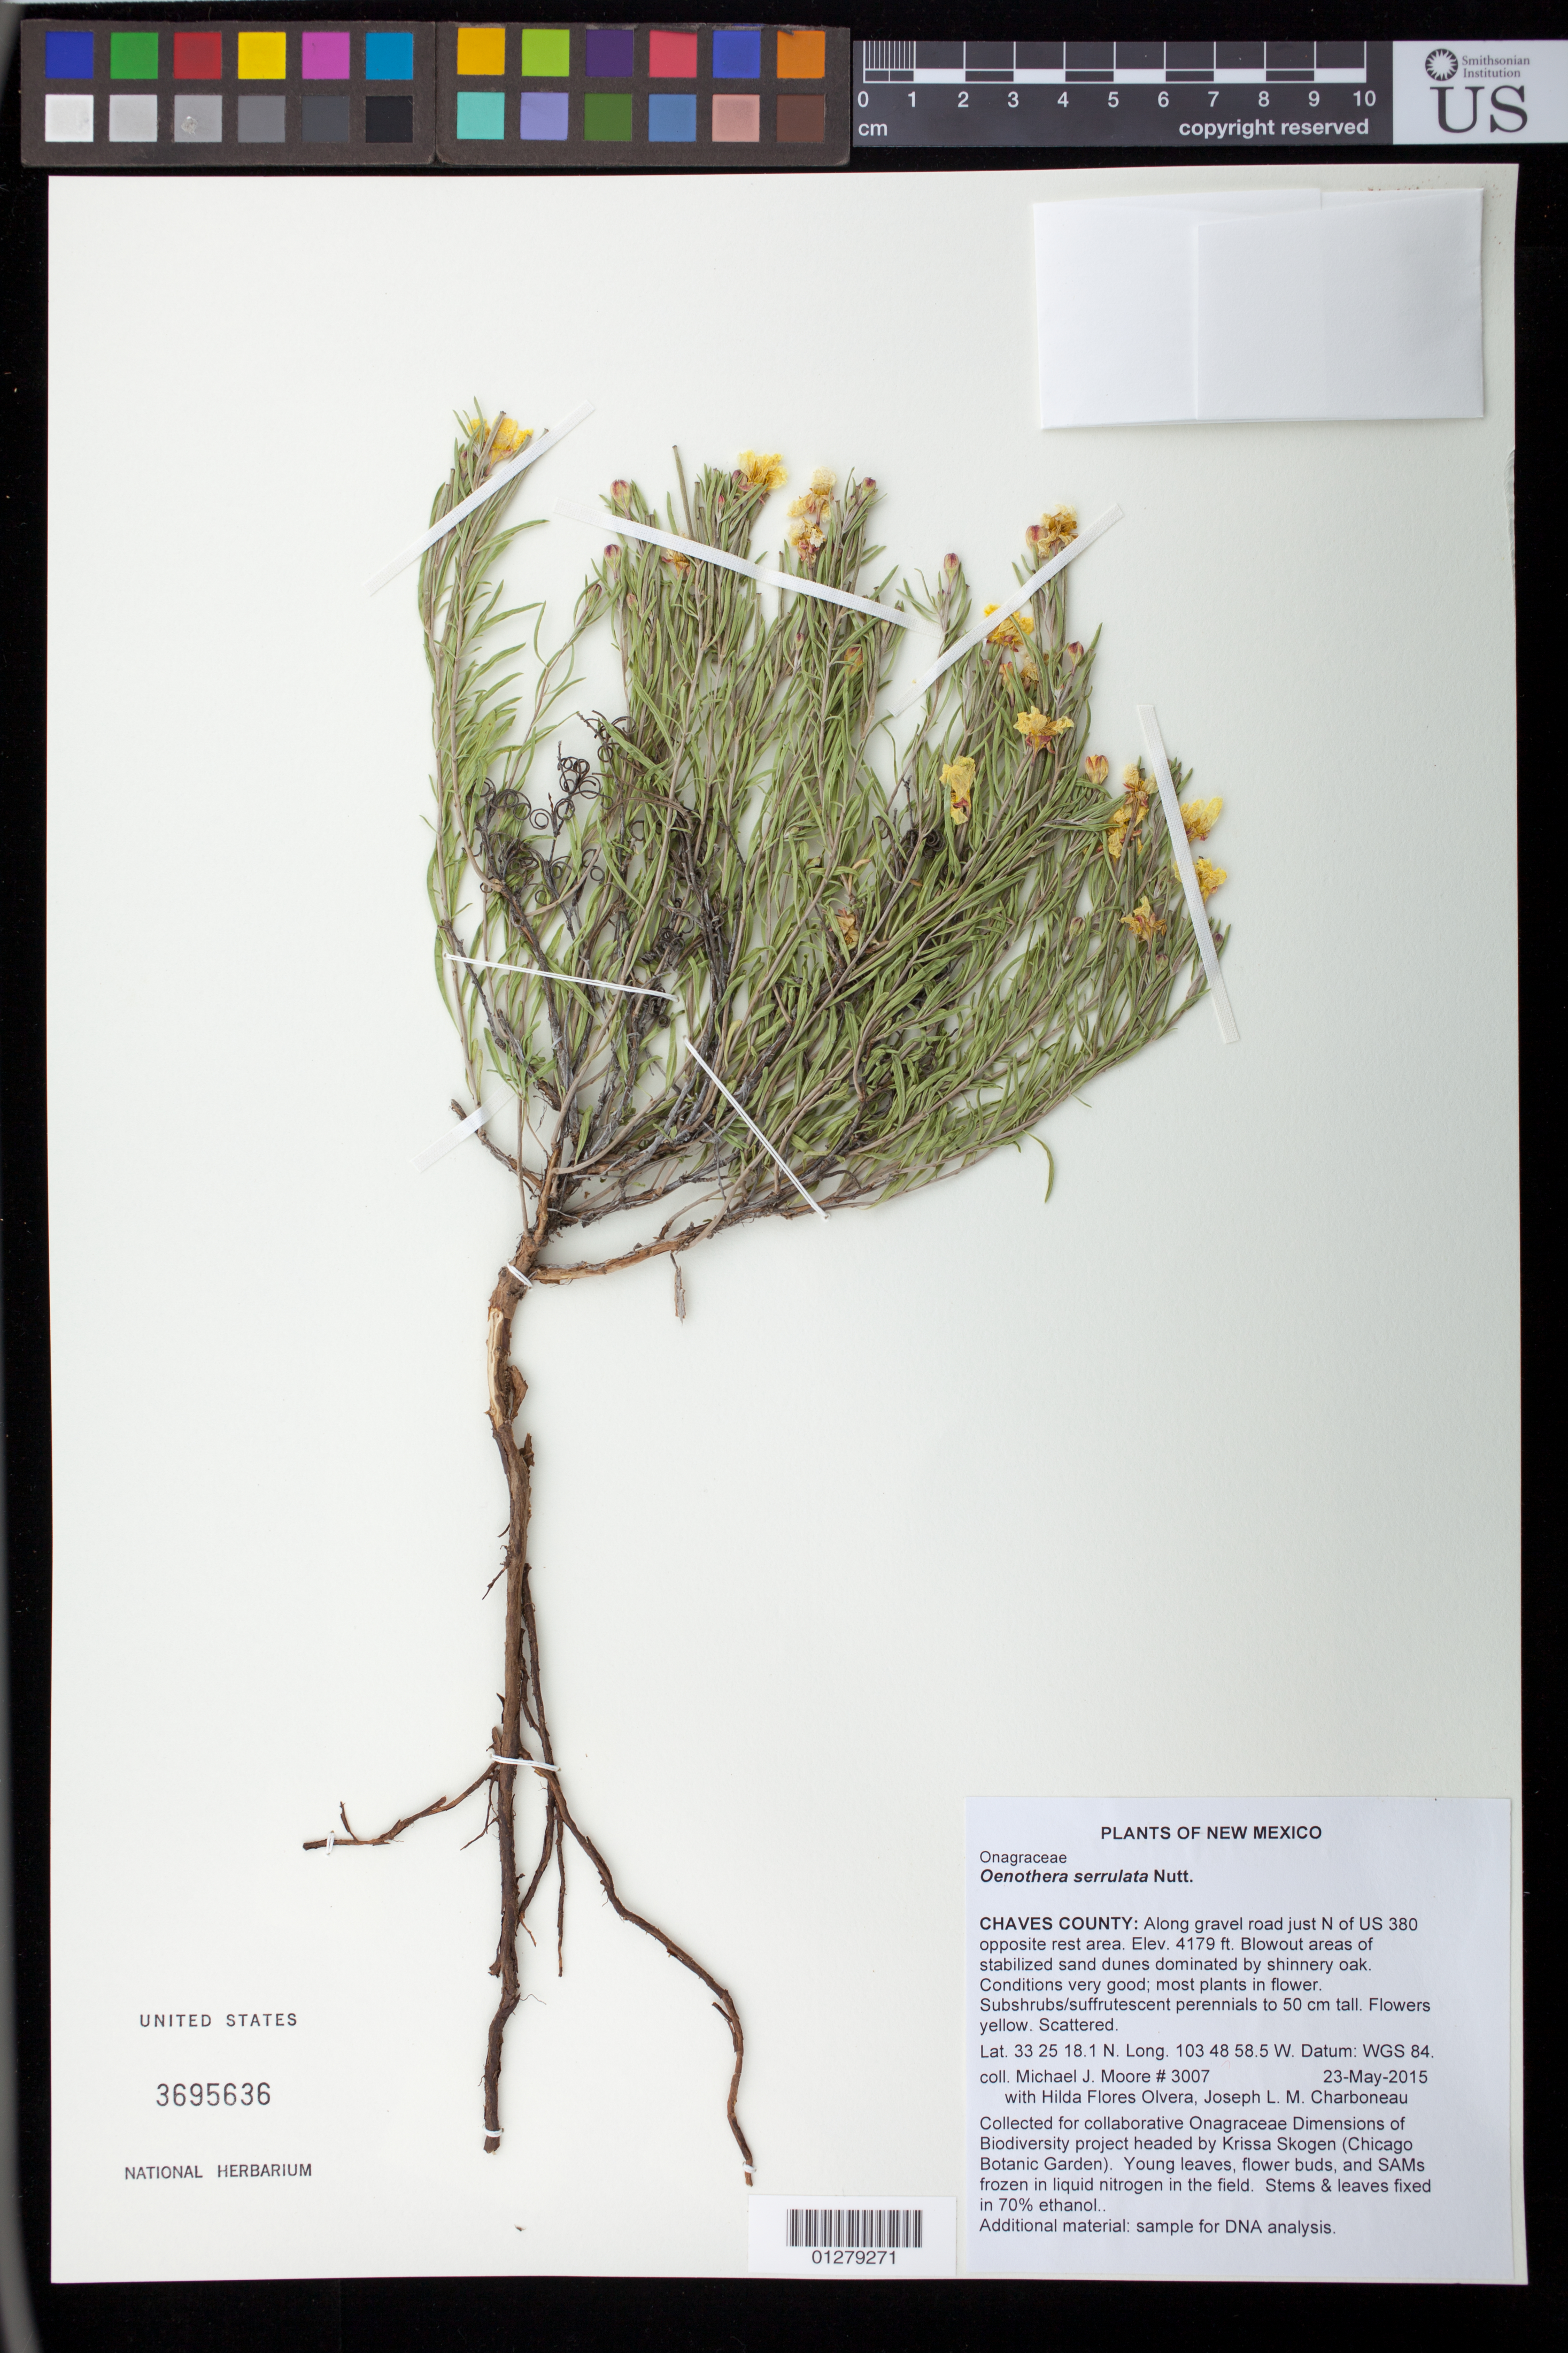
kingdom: Plantae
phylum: Tracheophyta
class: Magnoliopsida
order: Myrtales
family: Onagraceae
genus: Oenothera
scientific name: Oenothera serrulata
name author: Nutt.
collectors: M. J. Moore, H. Flores Olvera & J. L. M. Charboneau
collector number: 3007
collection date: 2015-05-23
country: United States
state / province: New Mexico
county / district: Chaves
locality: Along gravel road just N of US 380 opposite rest area.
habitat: Blowout areas of stabilized sand dunes dominated by shinnery oak. Conditions very good; most plants in flower.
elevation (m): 1274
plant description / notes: Collected for collaborative Onagraceae Dimensions of Biodiversity project headed by Krissa Skogen (Chicago Botanic Garden). Young leaves, flower buds, and SAMs frozen in liquid nitrogen in the field. Stems & leaves fixed in 70% ethanol..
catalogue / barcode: US 3695636